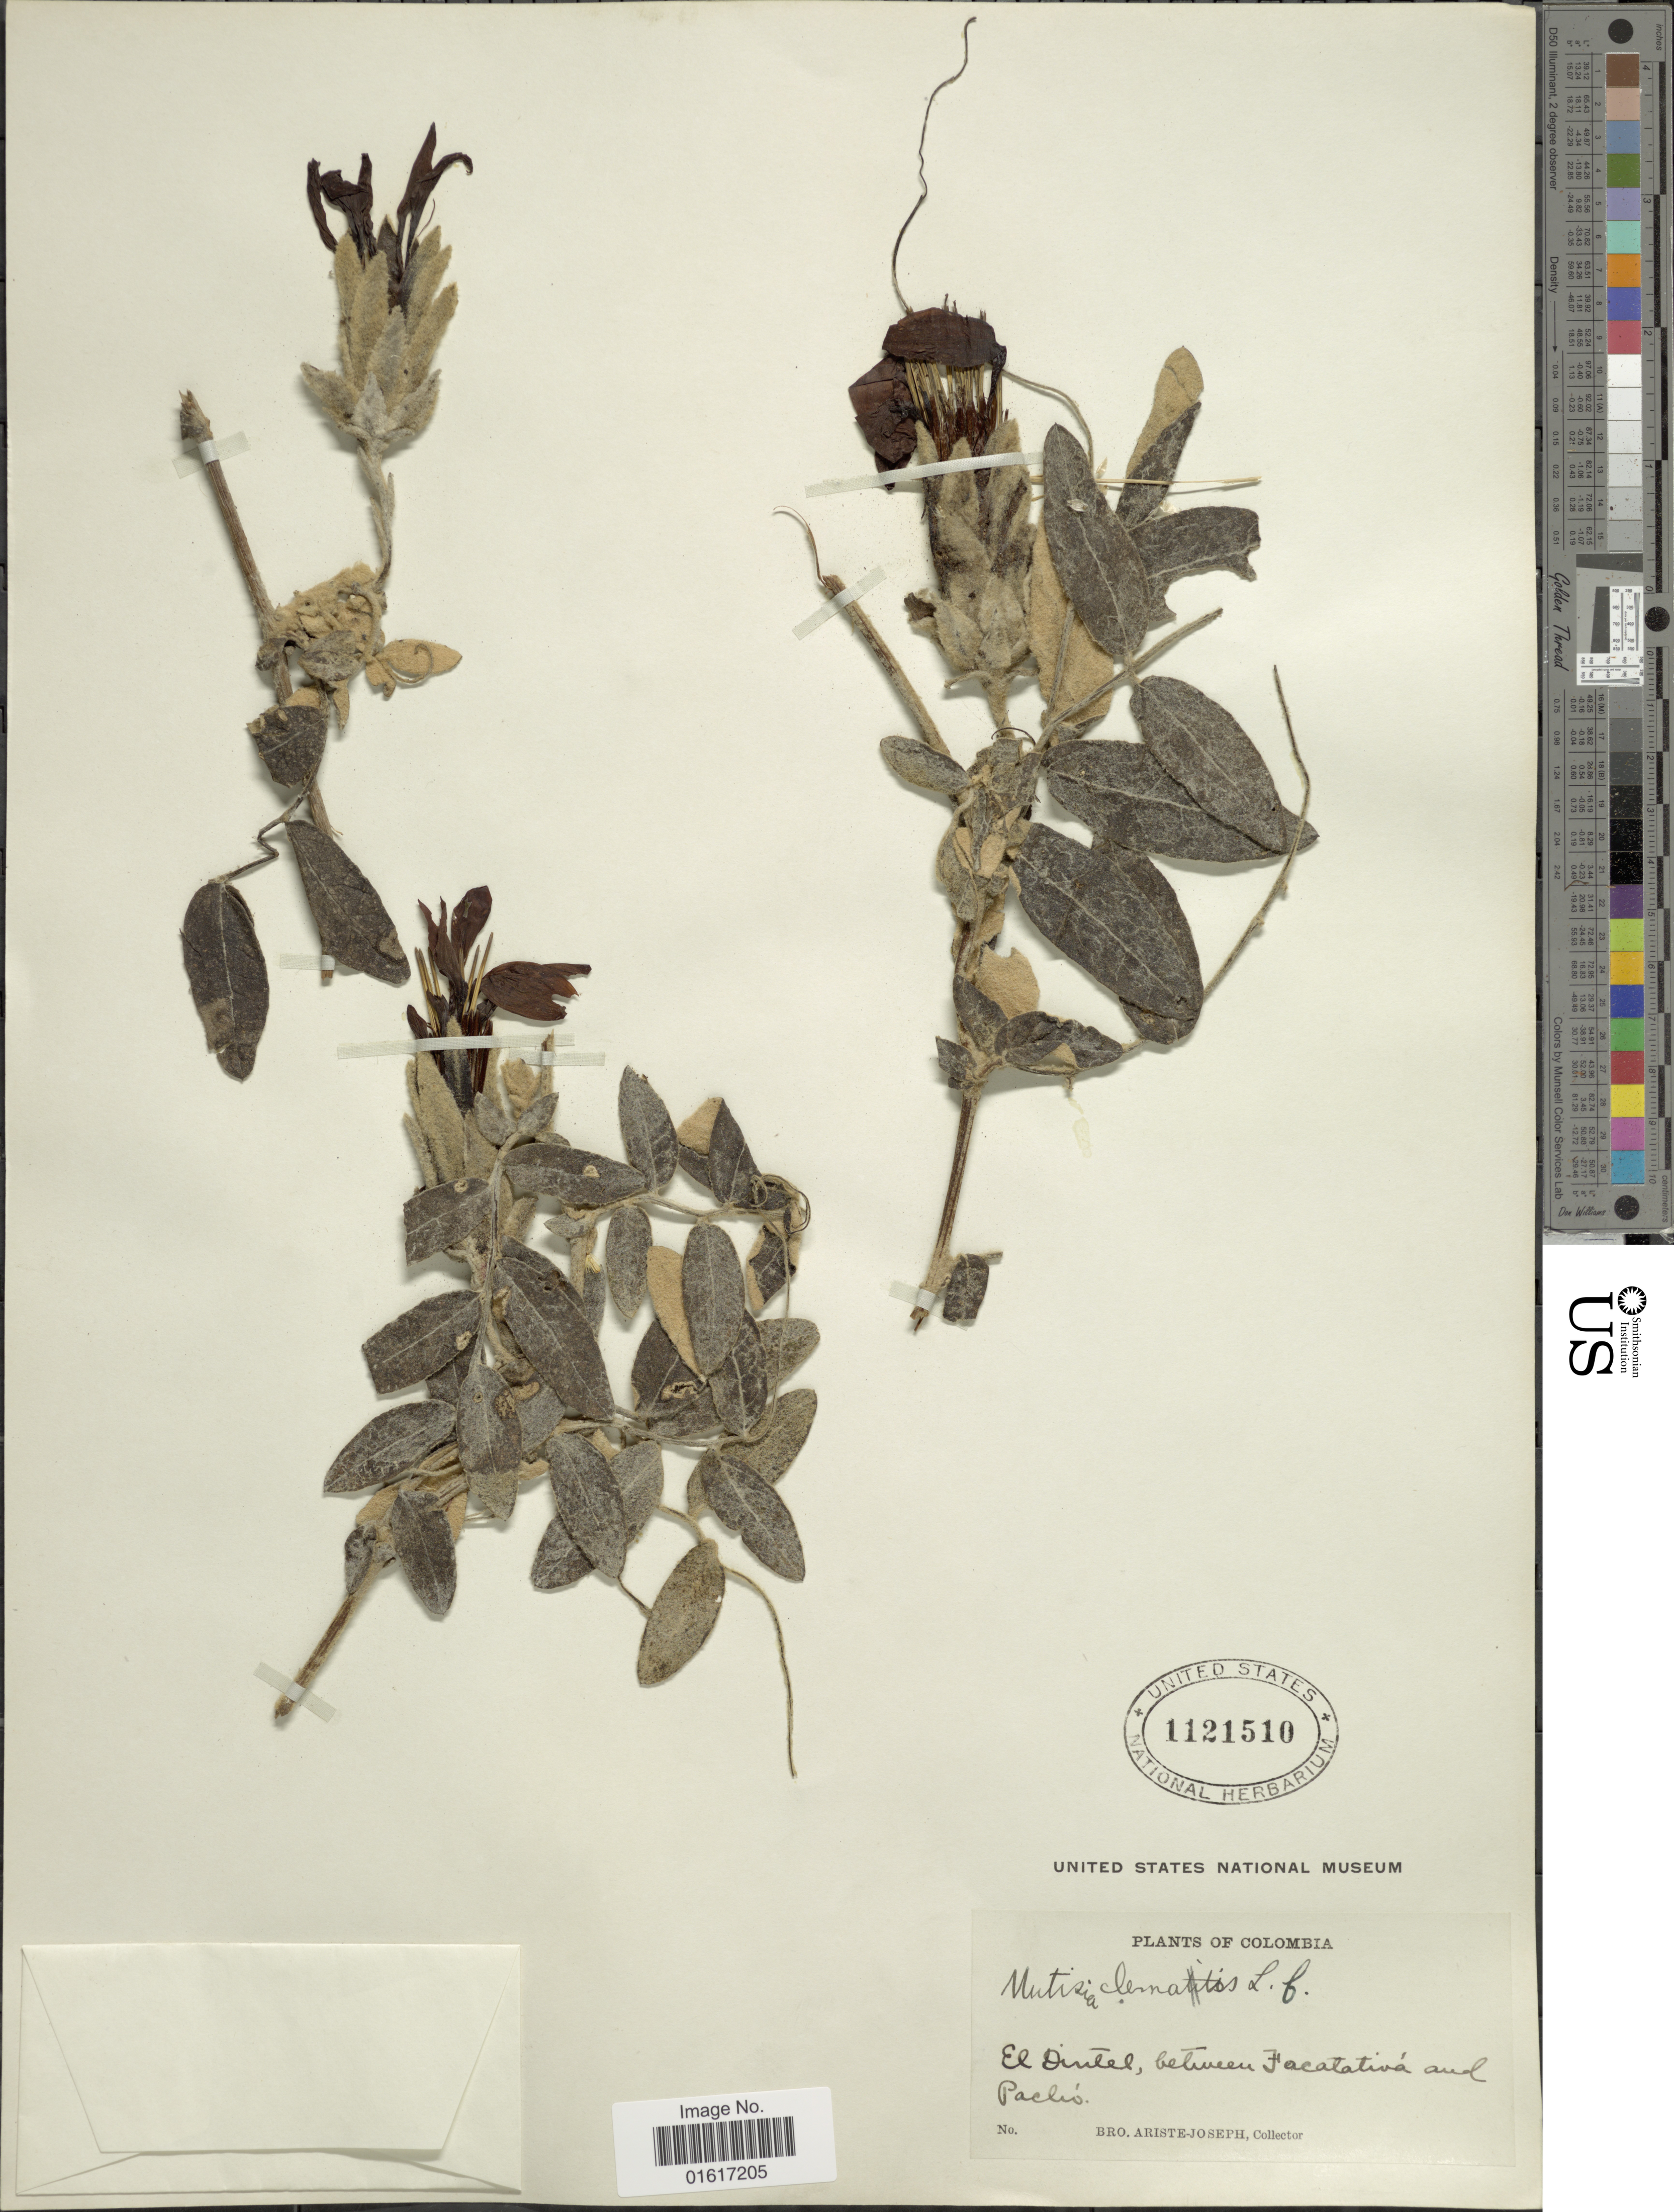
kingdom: Plantae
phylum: Tracheophyta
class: Magnoliopsida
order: Asterales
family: Asteraceae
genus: Mutisia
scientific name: Mutisia clematis var. clematis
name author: L. f.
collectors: Bro. Ariste-Joseph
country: Colombia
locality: El Dintel, between Facatativa and Paclio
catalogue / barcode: US 1121510